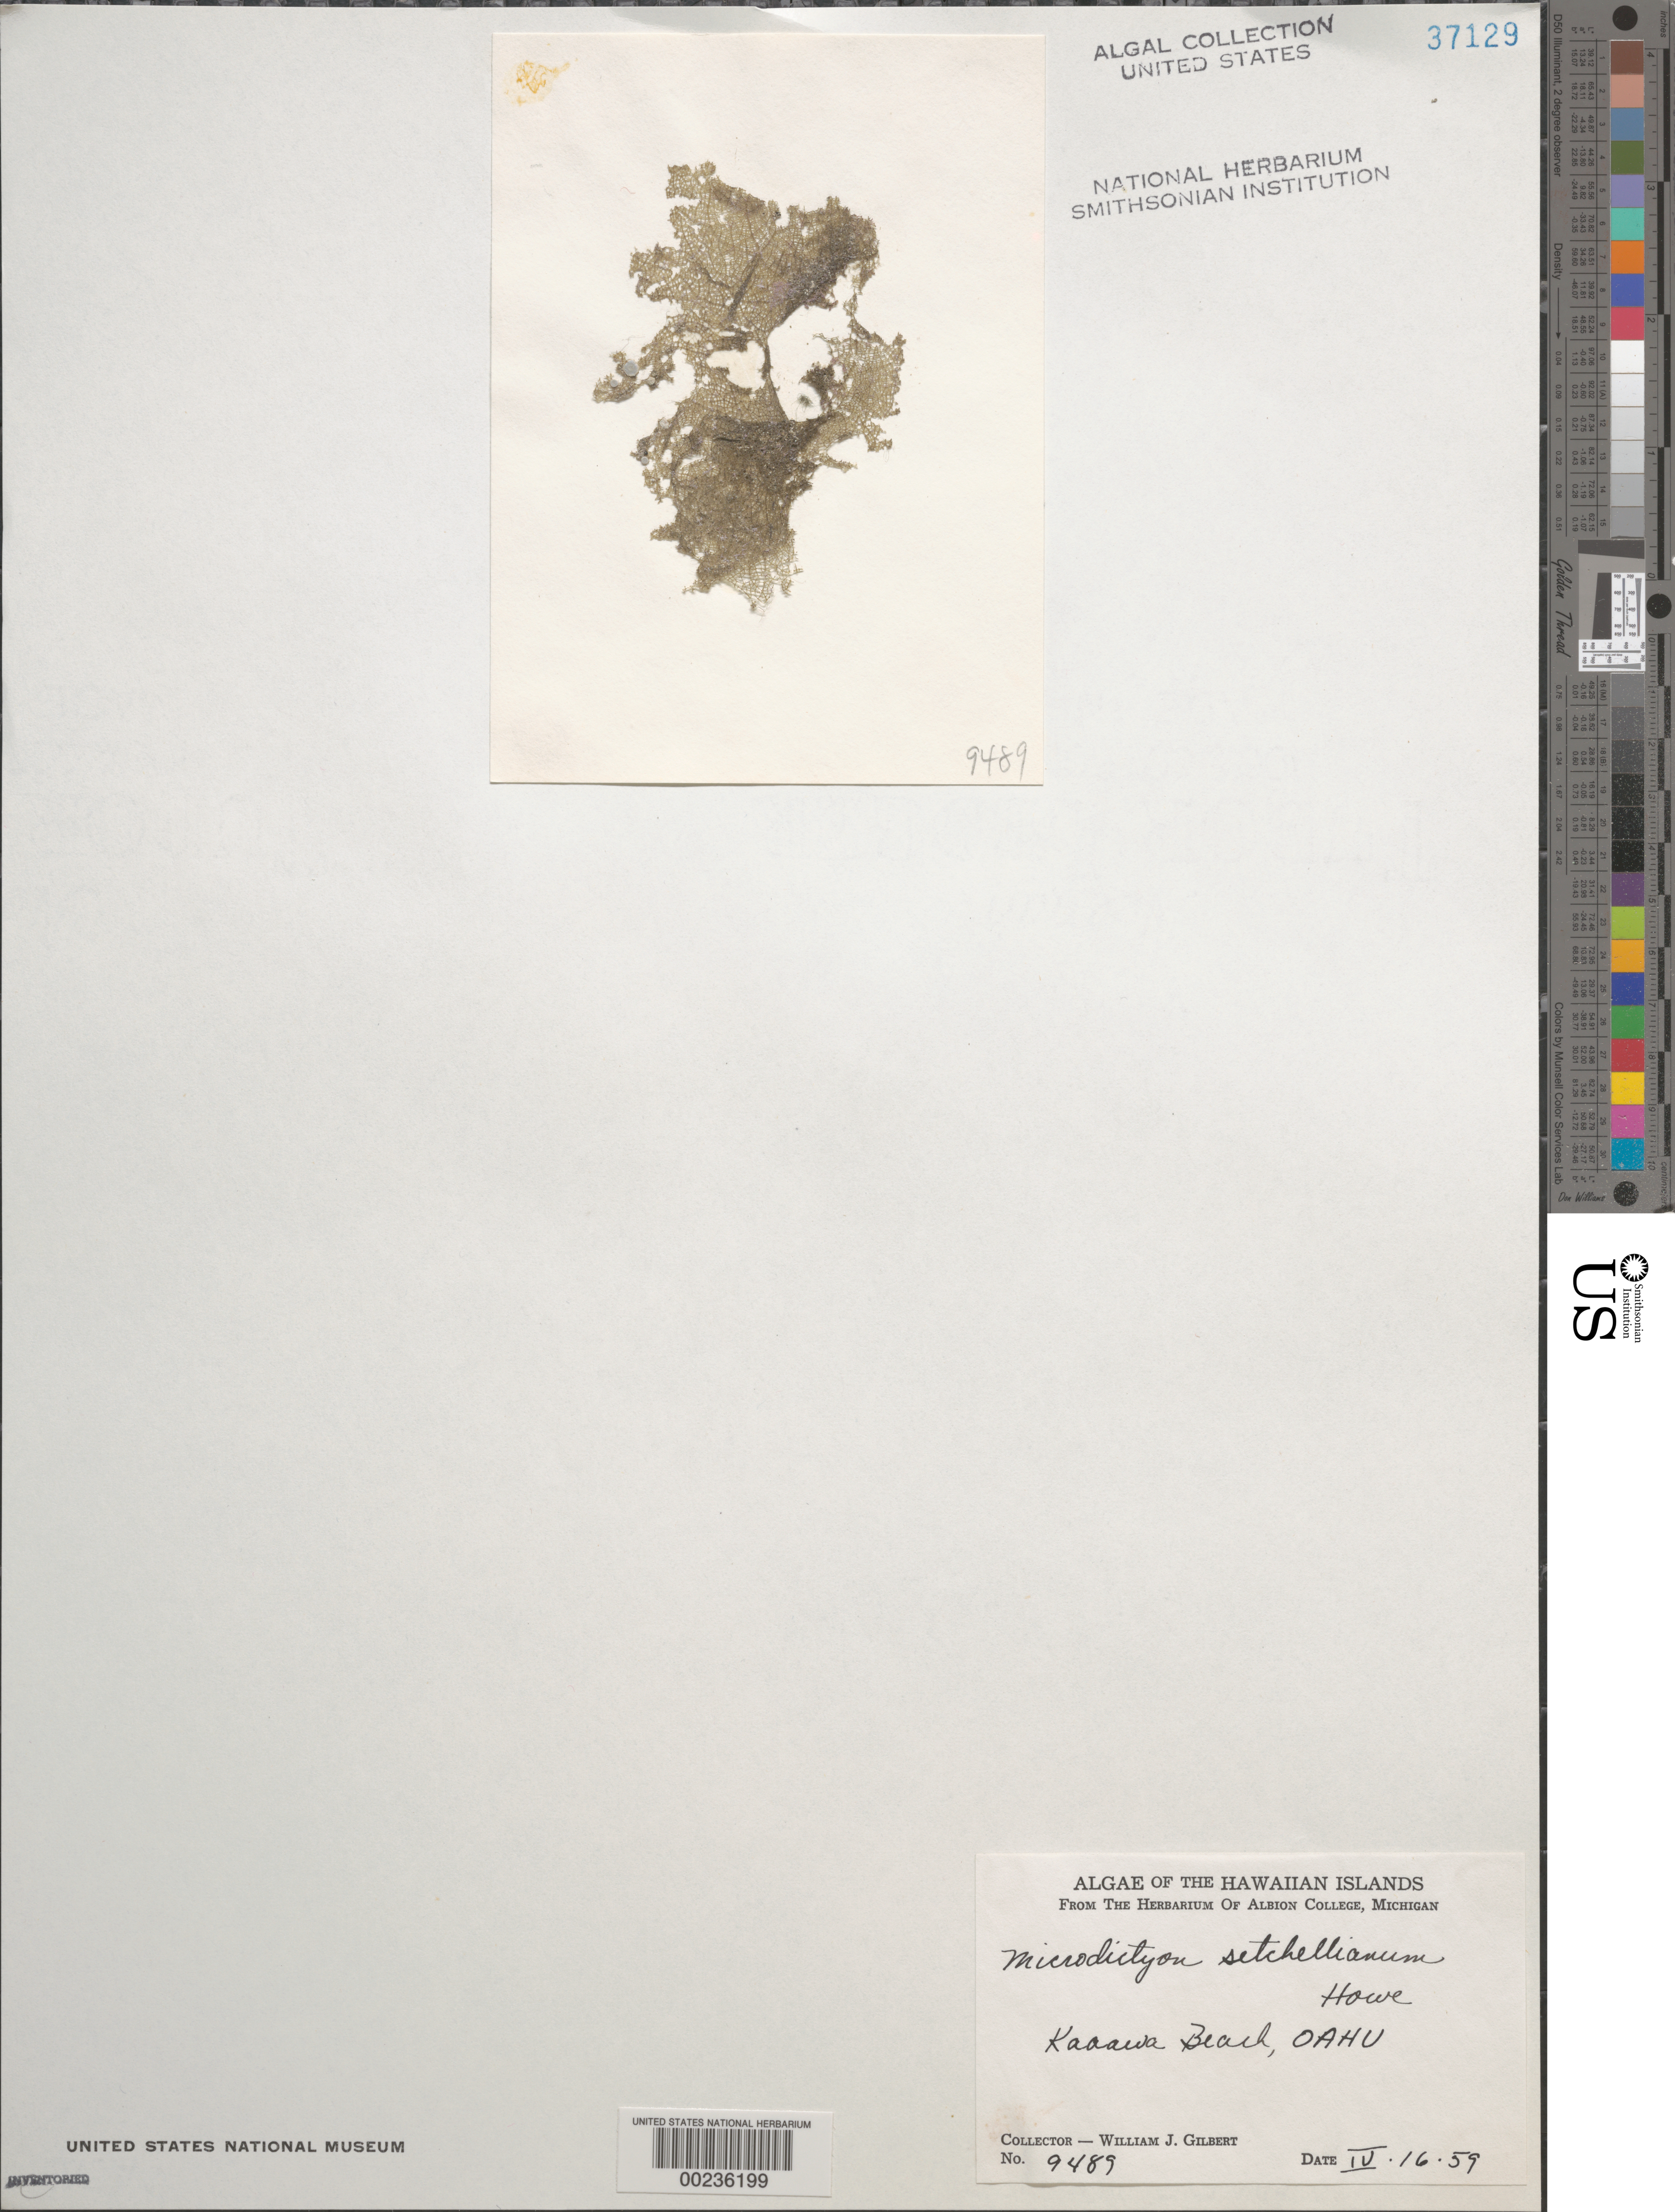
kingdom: Plantae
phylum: Chlorophyta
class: Ulvophyceae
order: Cladophorales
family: Anadyomenaceae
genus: Microdictyon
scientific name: Microdictyon setchellianum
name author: M. Howe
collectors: W. J. Gilbert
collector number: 9489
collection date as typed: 16 Apr 1959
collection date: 1959-04-16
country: United States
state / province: Hawaii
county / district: Honolulu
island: Oahu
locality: Kaaawa Beach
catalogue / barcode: US 37129